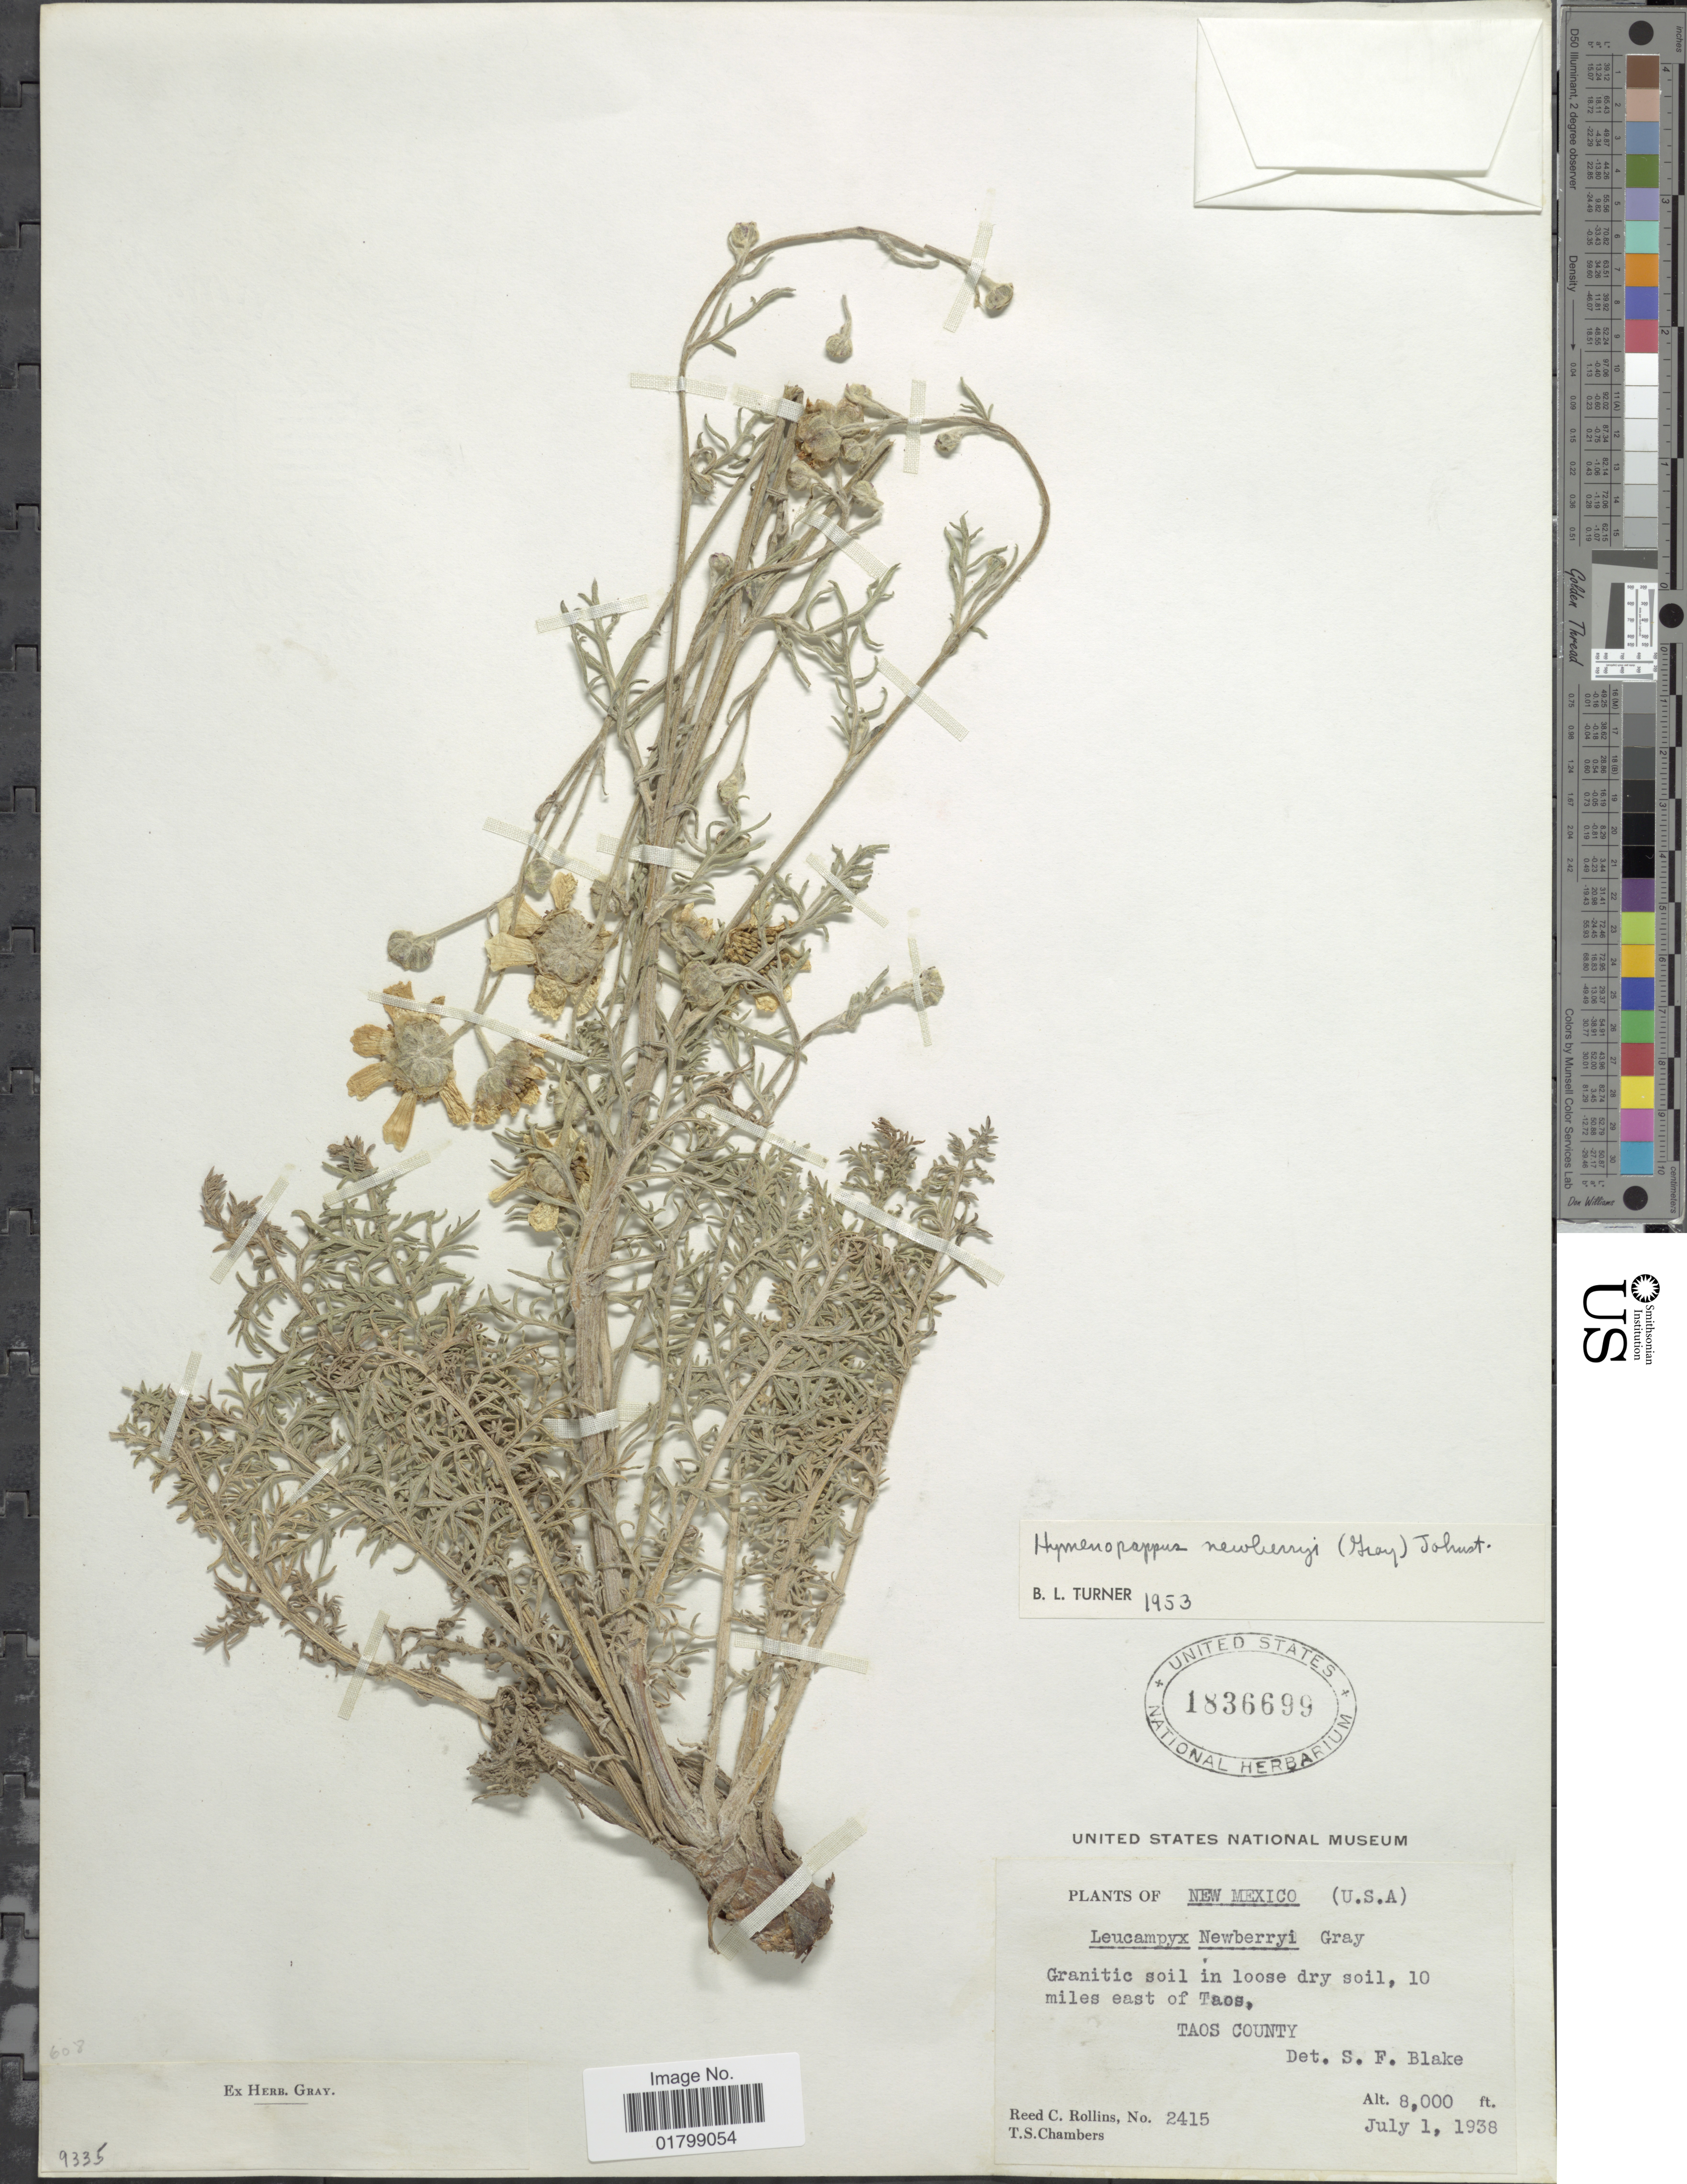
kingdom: Plantae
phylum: Tracheophyta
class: Magnoliopsida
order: Asterales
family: Asteraceae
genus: Hymenopappus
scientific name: Hymenopappus newberryi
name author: (D.D. Keck) B.L. Turner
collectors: R. C. Rollins & T. Chambers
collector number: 2415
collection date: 1938-07-01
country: United States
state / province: New Mexico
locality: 10 miles east of Taos, Taos County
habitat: granitic soil in loose dry soil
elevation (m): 2438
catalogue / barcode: US 1836699